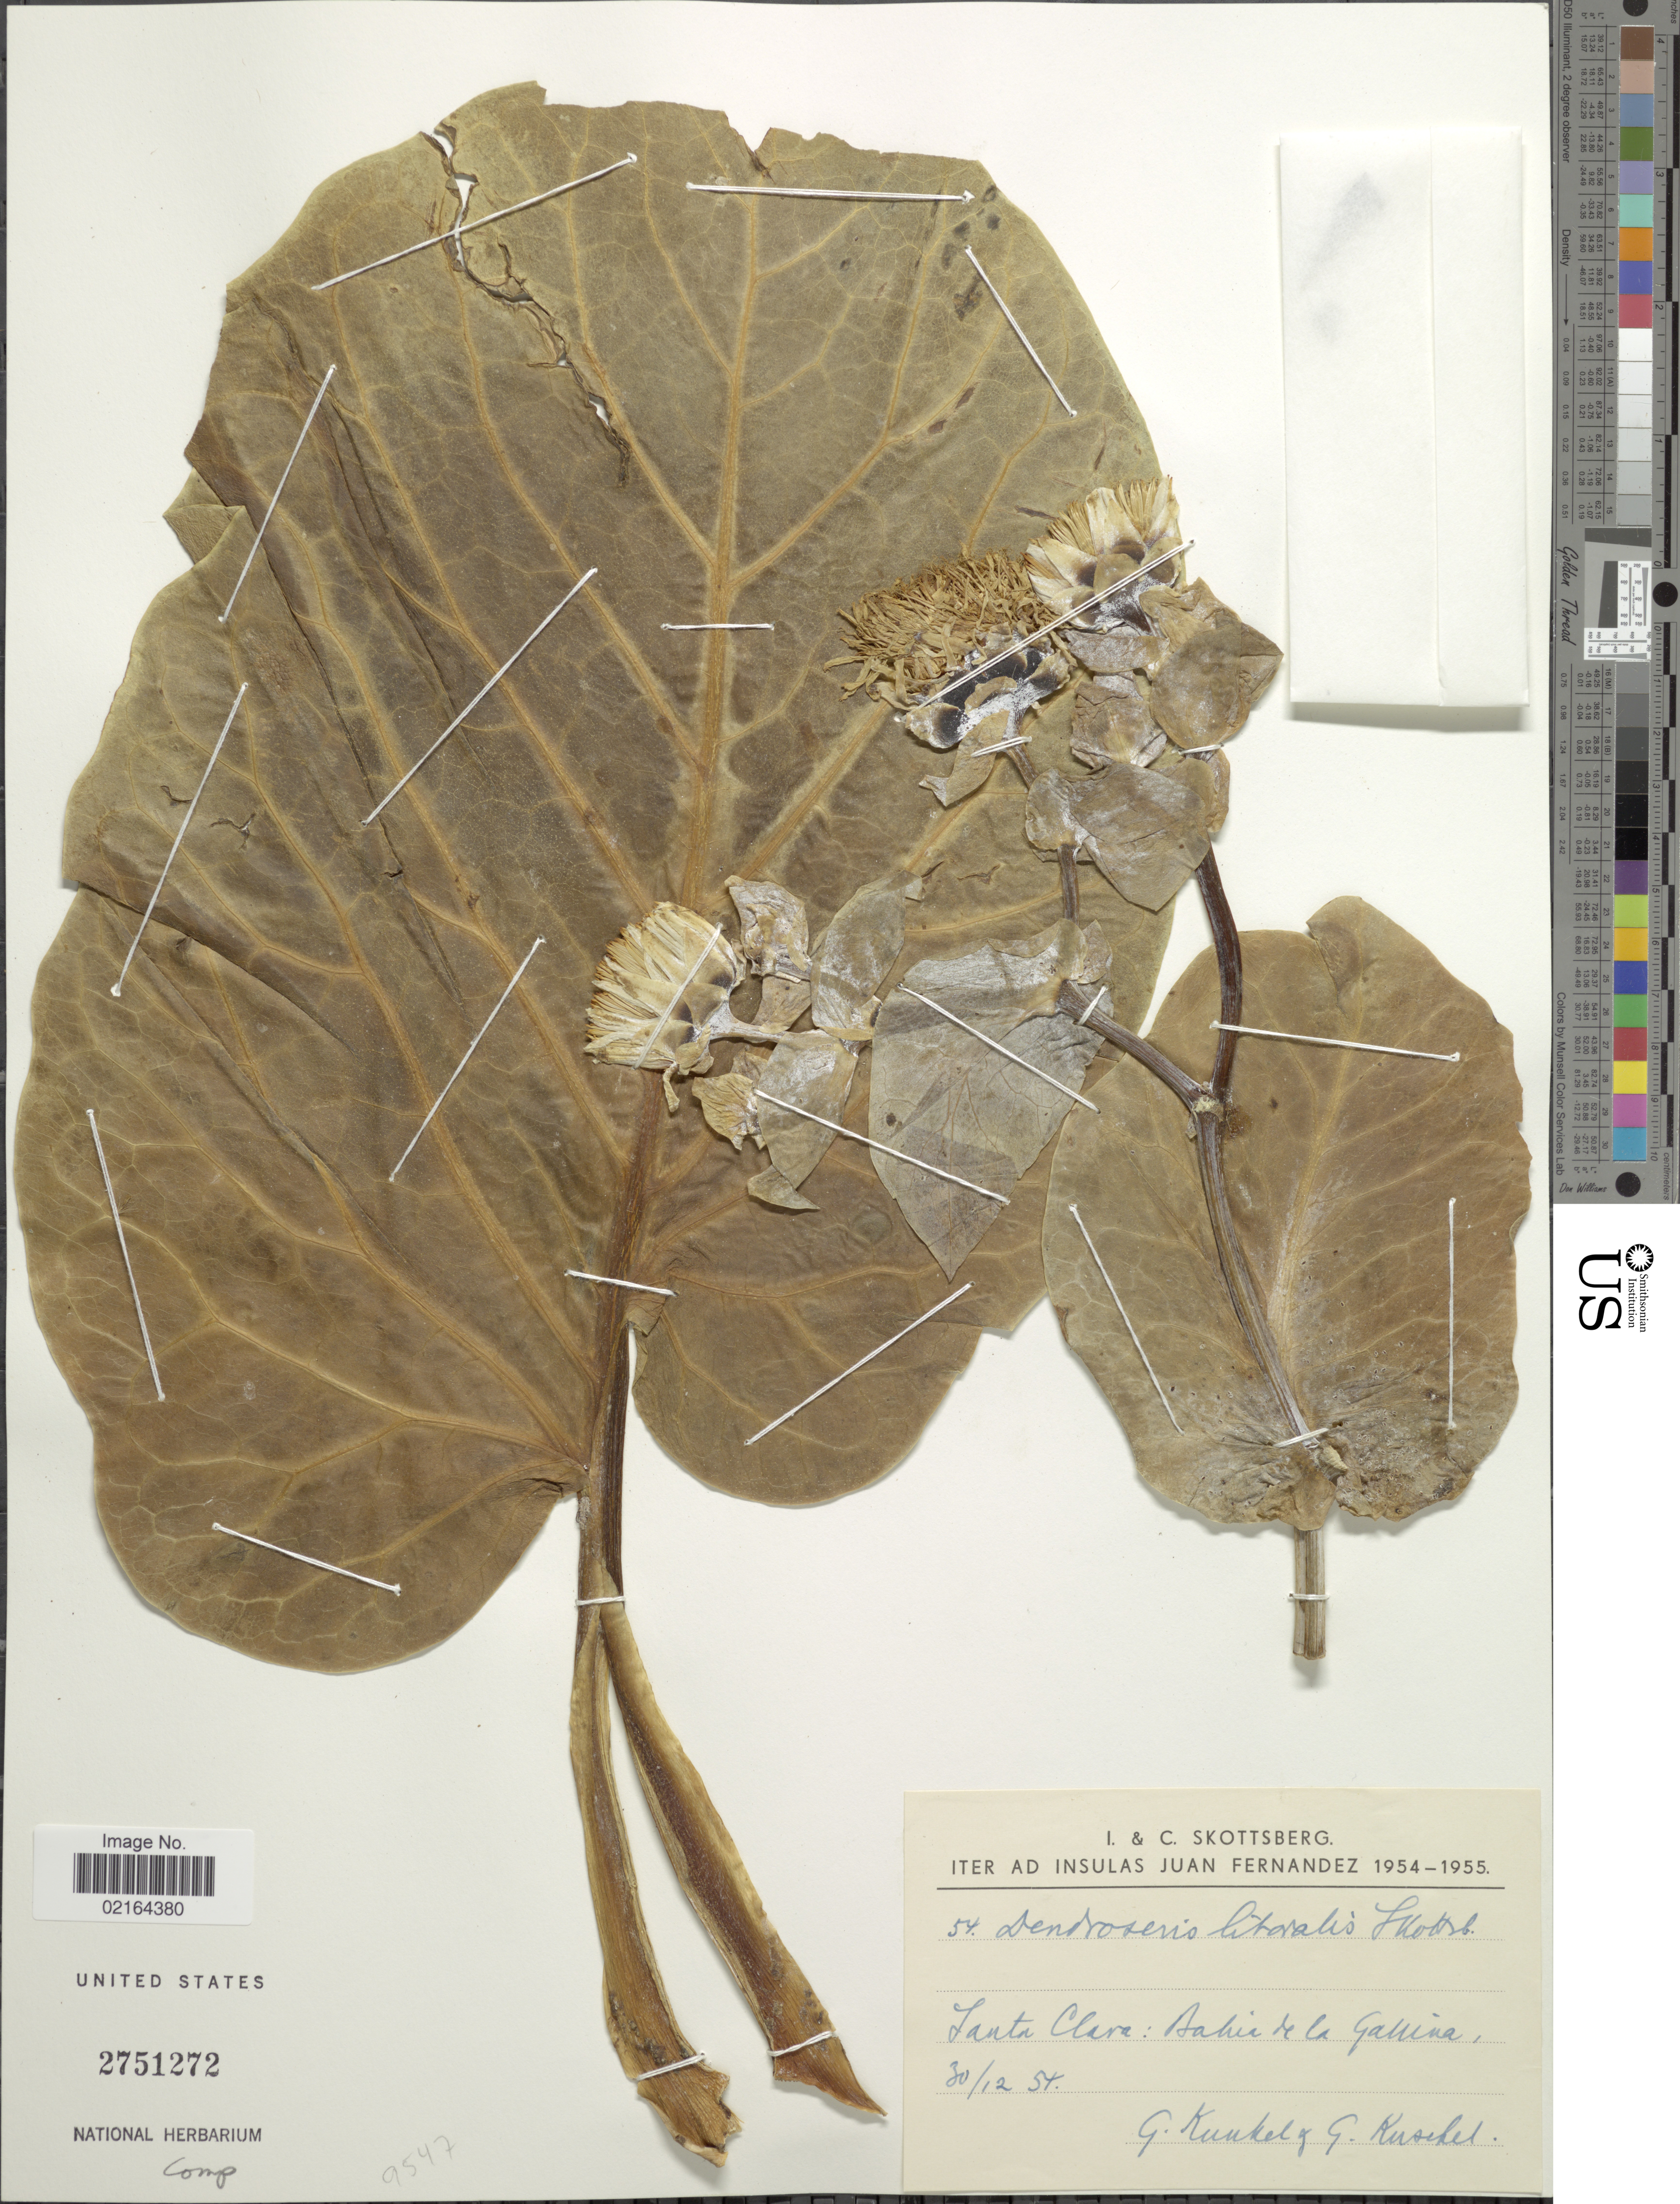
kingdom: Plantae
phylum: Tracheophyta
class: Magnoliopsida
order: Asterales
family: Asteraceae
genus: Sonchus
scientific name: Sonchus littoralis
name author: (Kirk) Allan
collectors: G. Kunkel & G. Kuschel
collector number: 54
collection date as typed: Transcribed d/m/y: 30/12/54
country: Chile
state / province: Valparaíso (V)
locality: Iter ad Insulas Juan Fernandez, Santa Clara: Bahia de la Gallina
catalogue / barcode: US 2751272